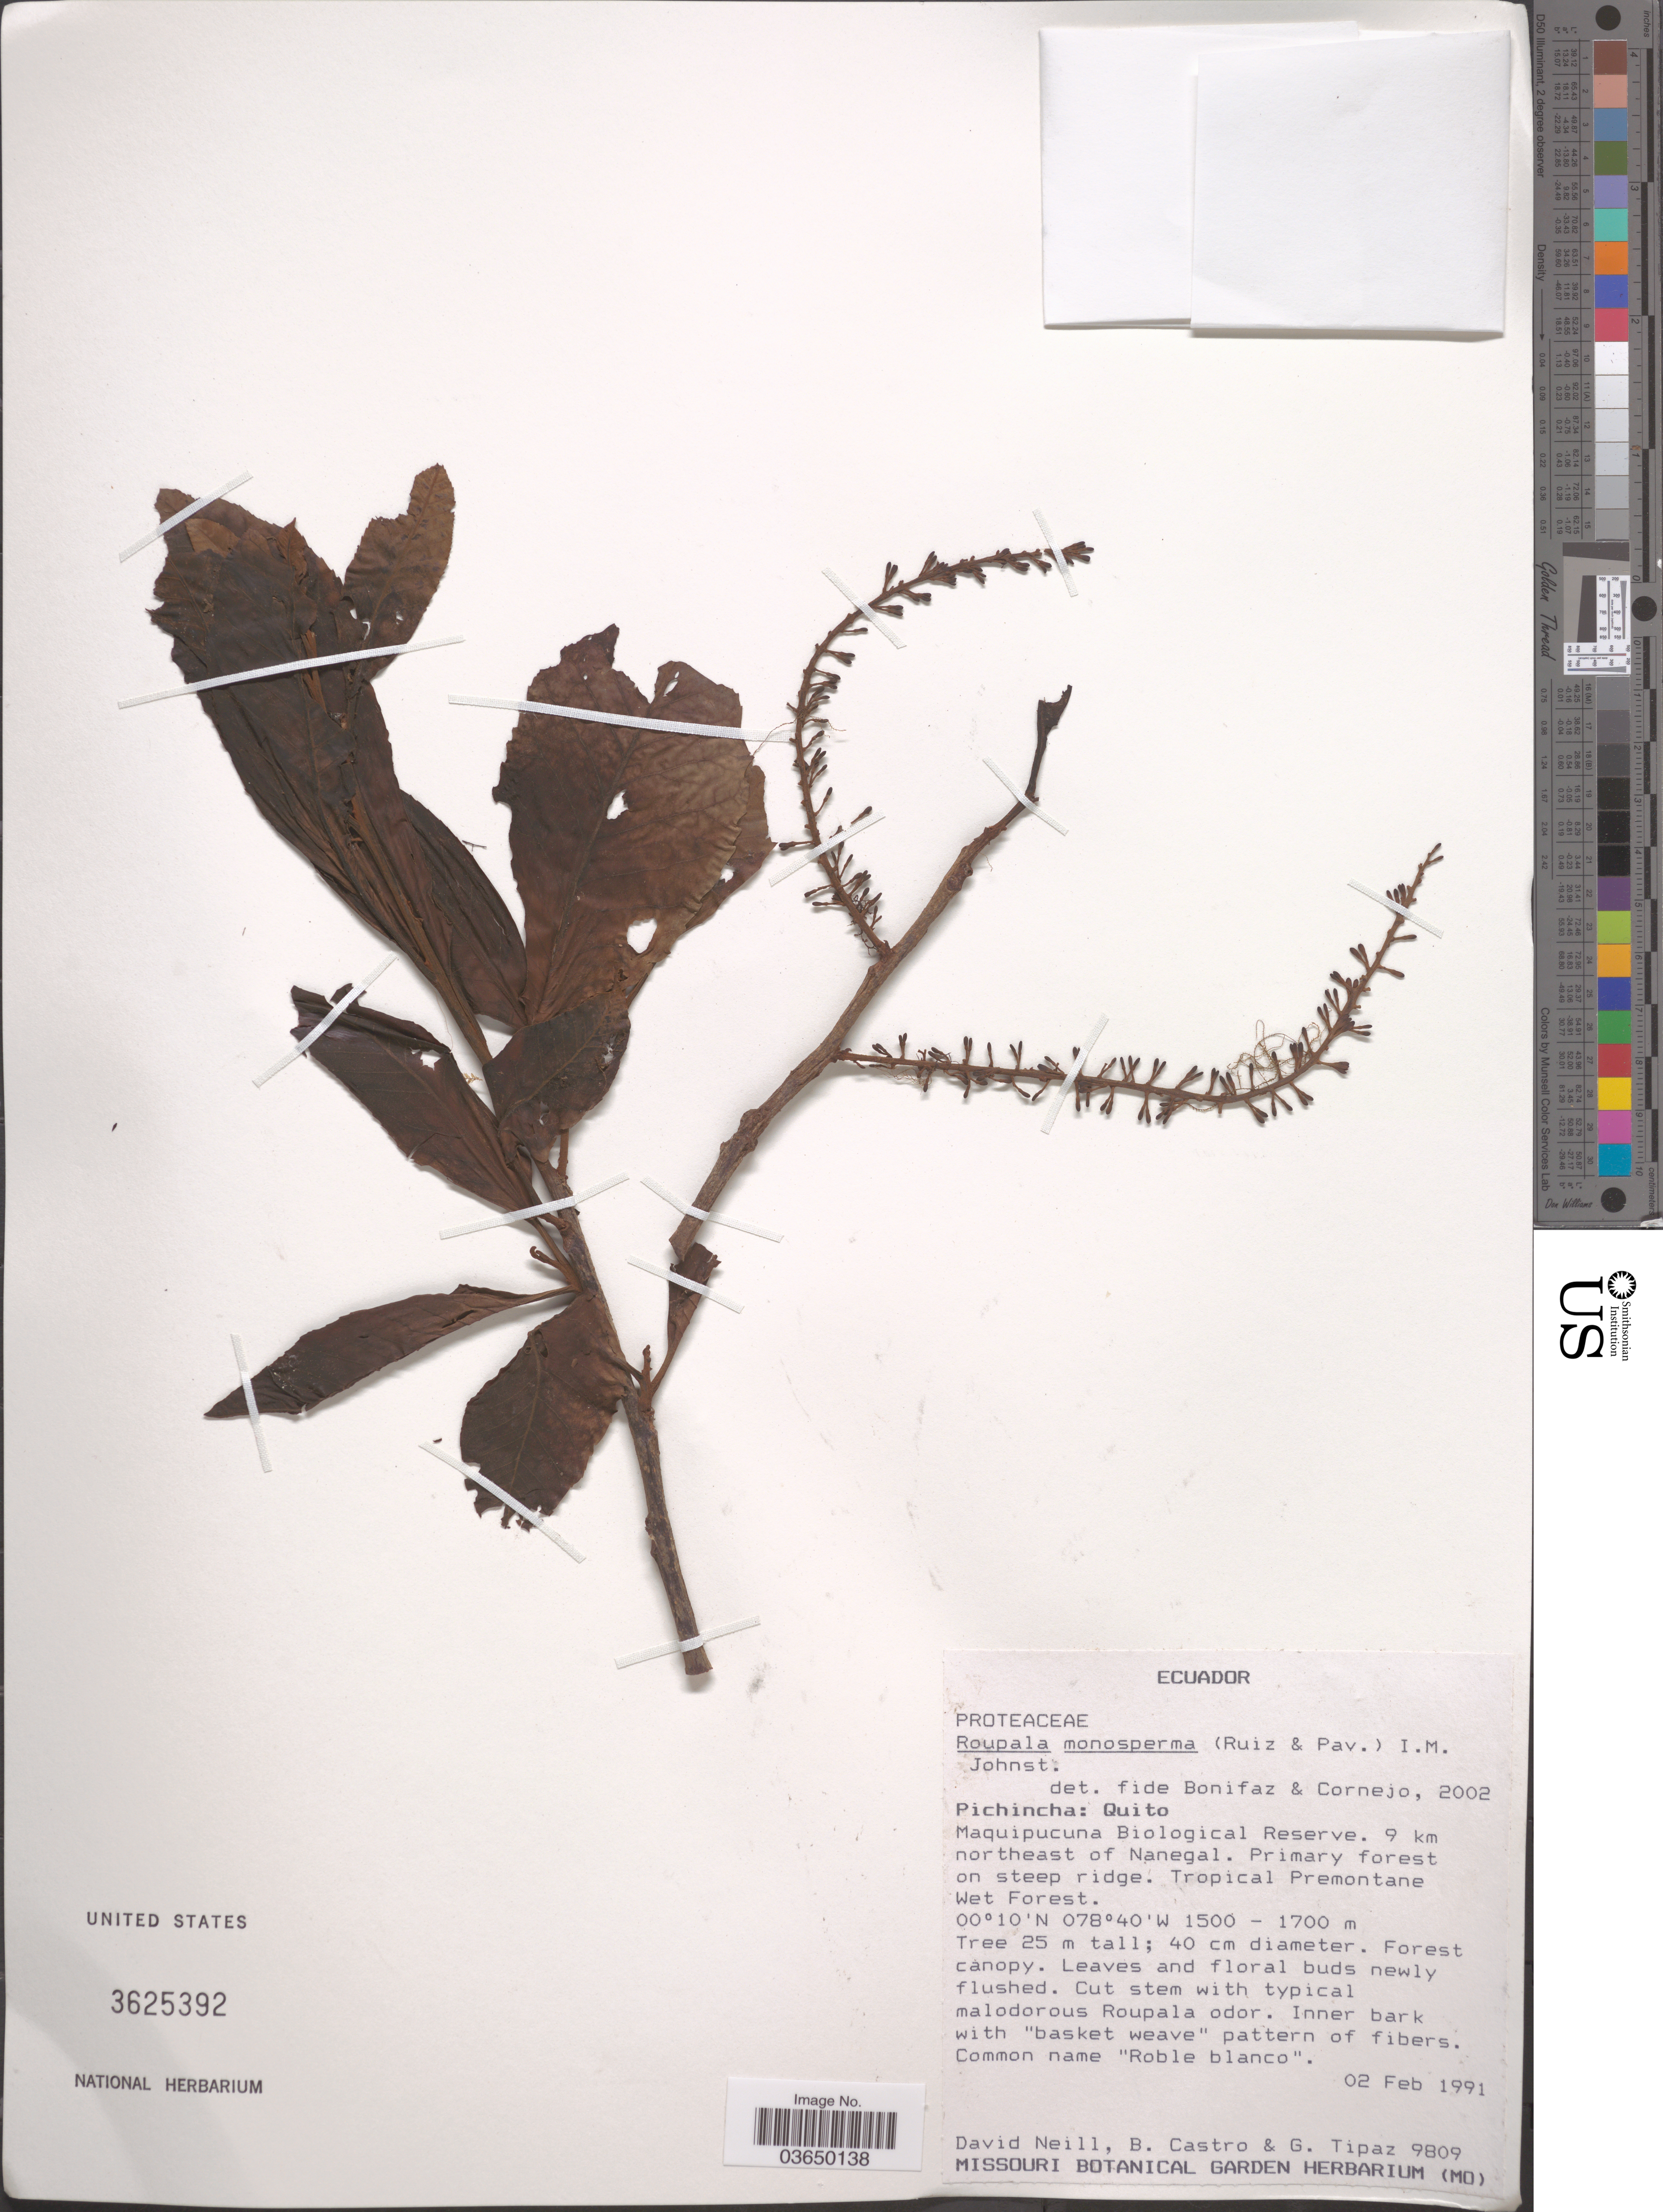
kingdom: Plantae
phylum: Tracheophyta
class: Magnoliopsida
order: Proteales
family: Proteaceae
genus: Roupala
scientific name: Roupala monosperma var. monosperma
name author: (Ruiz & Pav.) I.M. Johnst.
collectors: D. A. Neill, B. Castro & G. Tipaz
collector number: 9809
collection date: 1991-02-02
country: Ecuador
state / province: Pichincha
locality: Quito. Maquipucuna Biological Reserve. 9 km northeast of Nanegal. Primary forest on steep ridge. Tropical Premontane Wet Forest.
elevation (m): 1500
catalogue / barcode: US 3625392